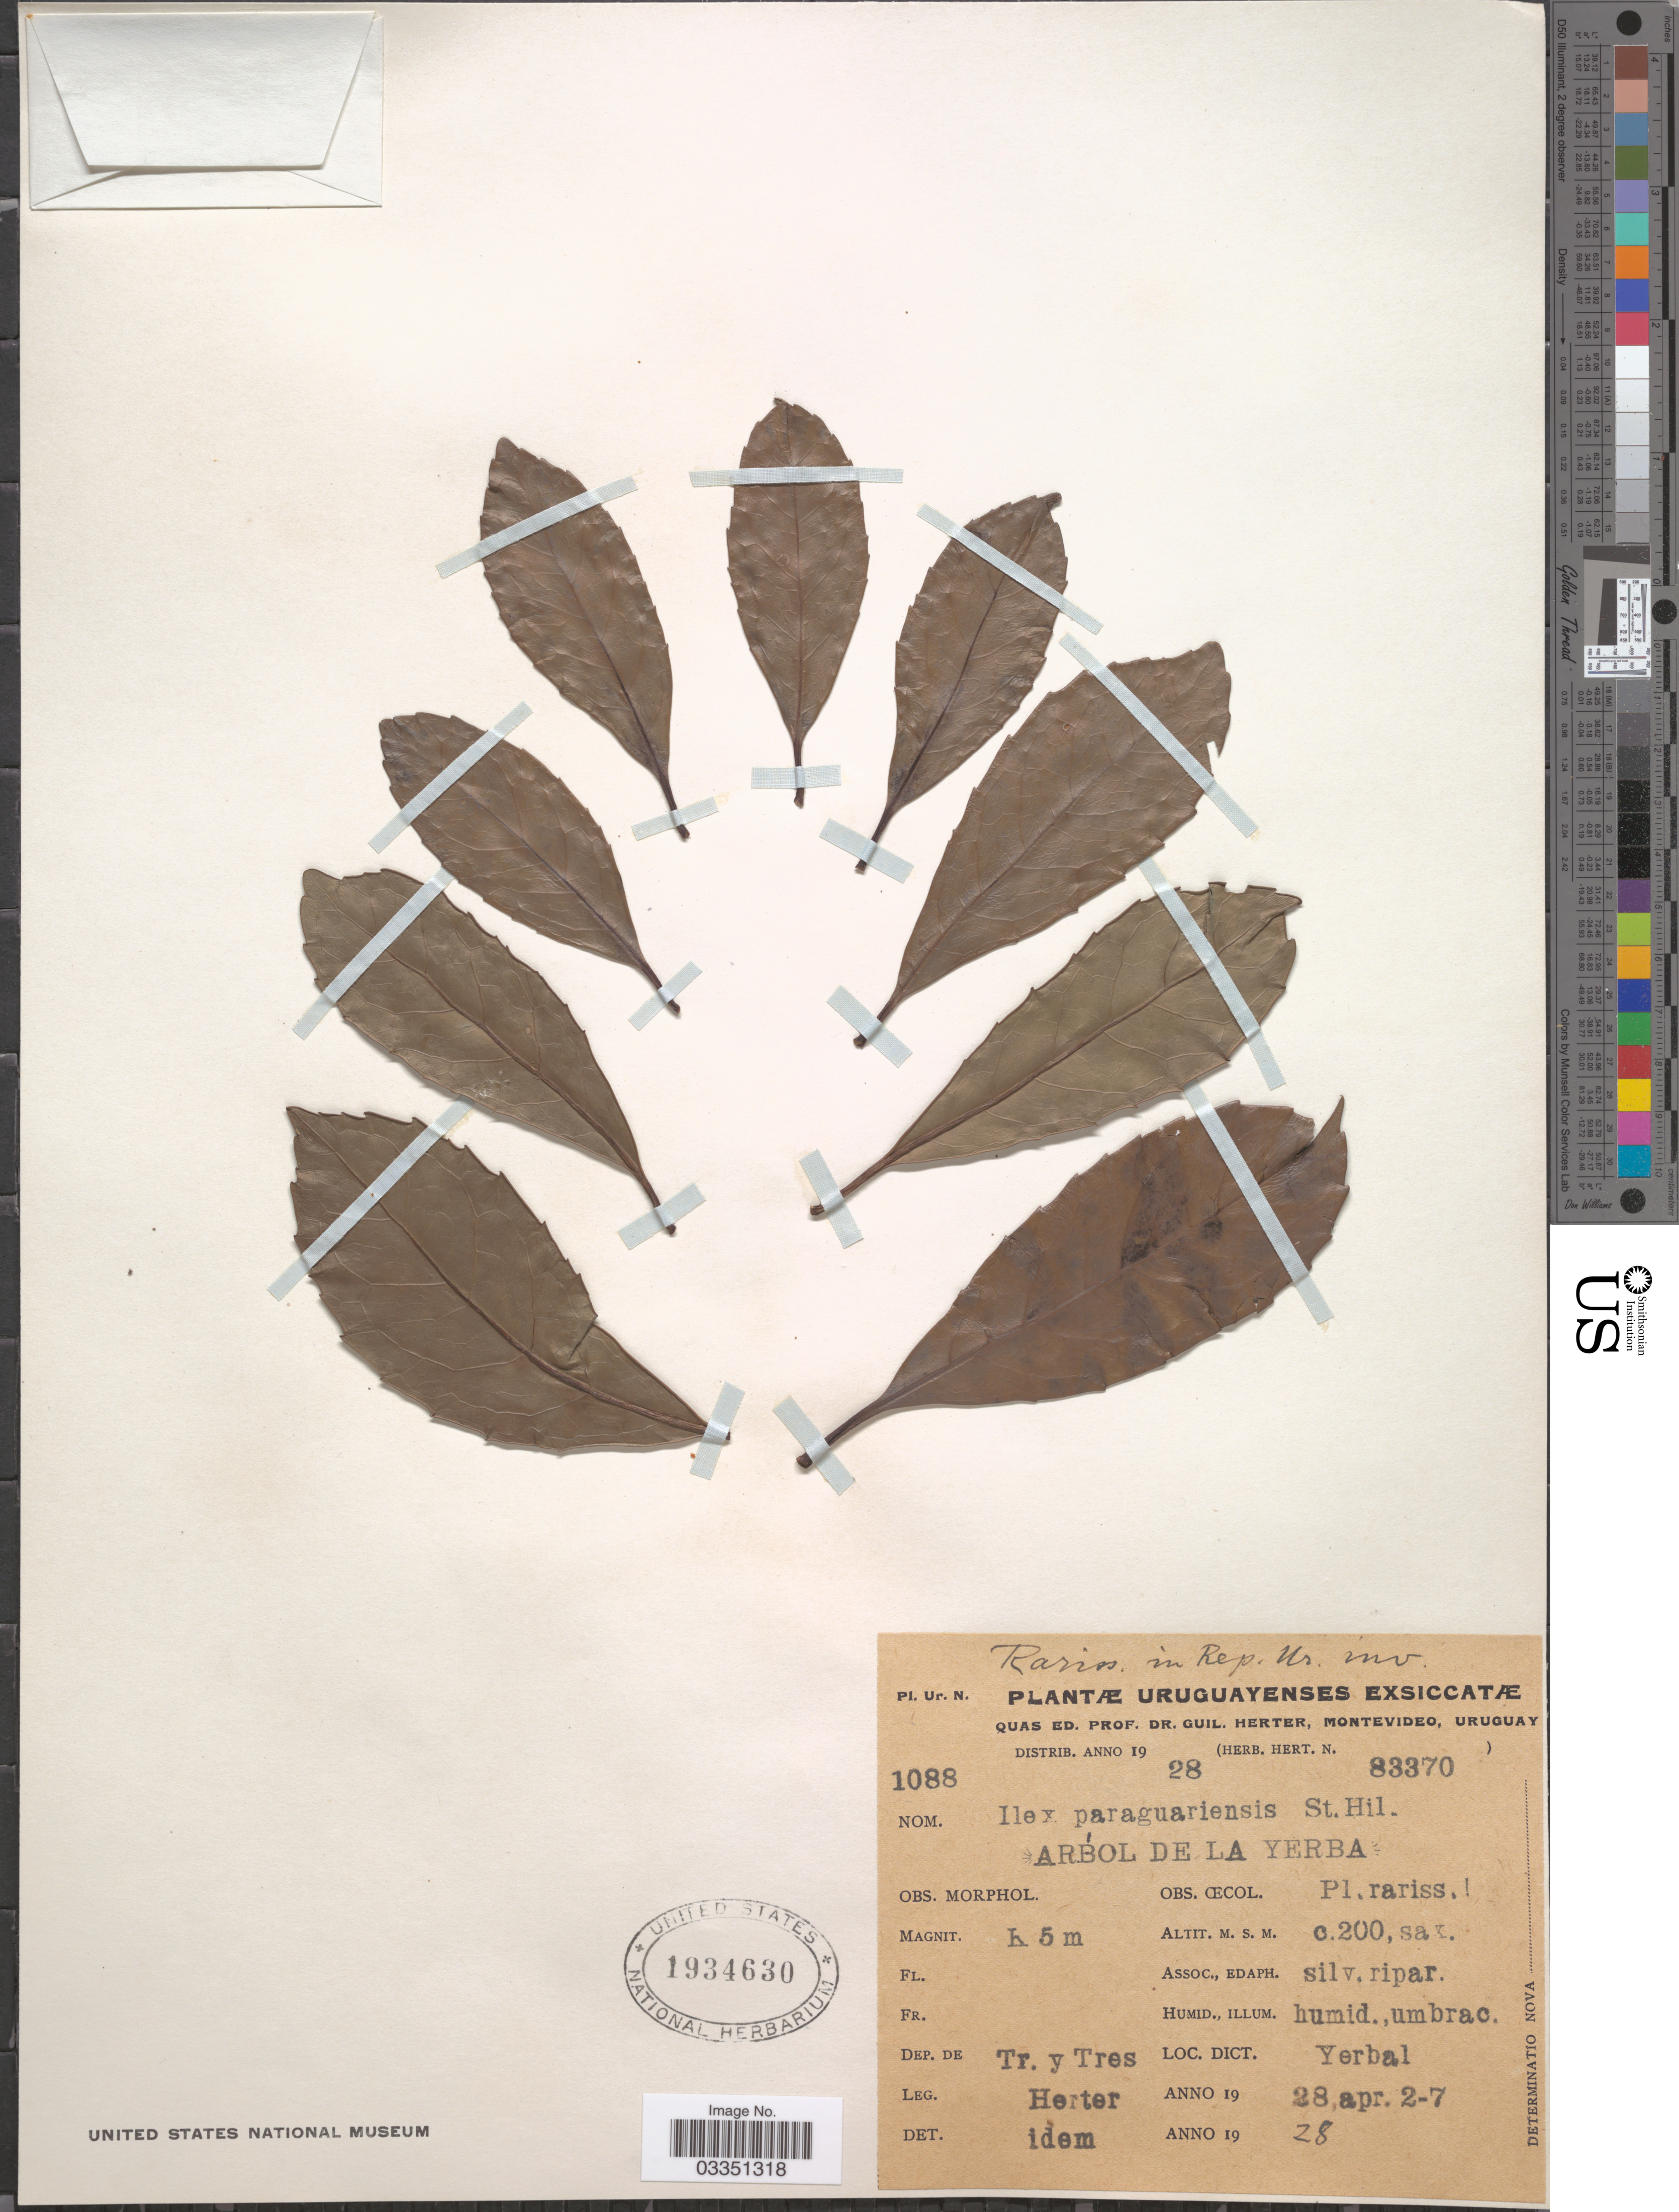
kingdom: Plantae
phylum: Tracheophyta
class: Magnoliopsida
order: Aquifoliales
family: Aquifoliaceae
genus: Ilex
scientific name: Ilex paraguariensis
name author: A. St.-Hil.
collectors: W. G. Herter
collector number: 1088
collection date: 1928-04-02/1928-04-07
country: Uruguay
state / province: Treinta y Tres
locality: Dep. de Tr. y Tres. Dict. Yerbal.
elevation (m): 200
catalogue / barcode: US 1934630